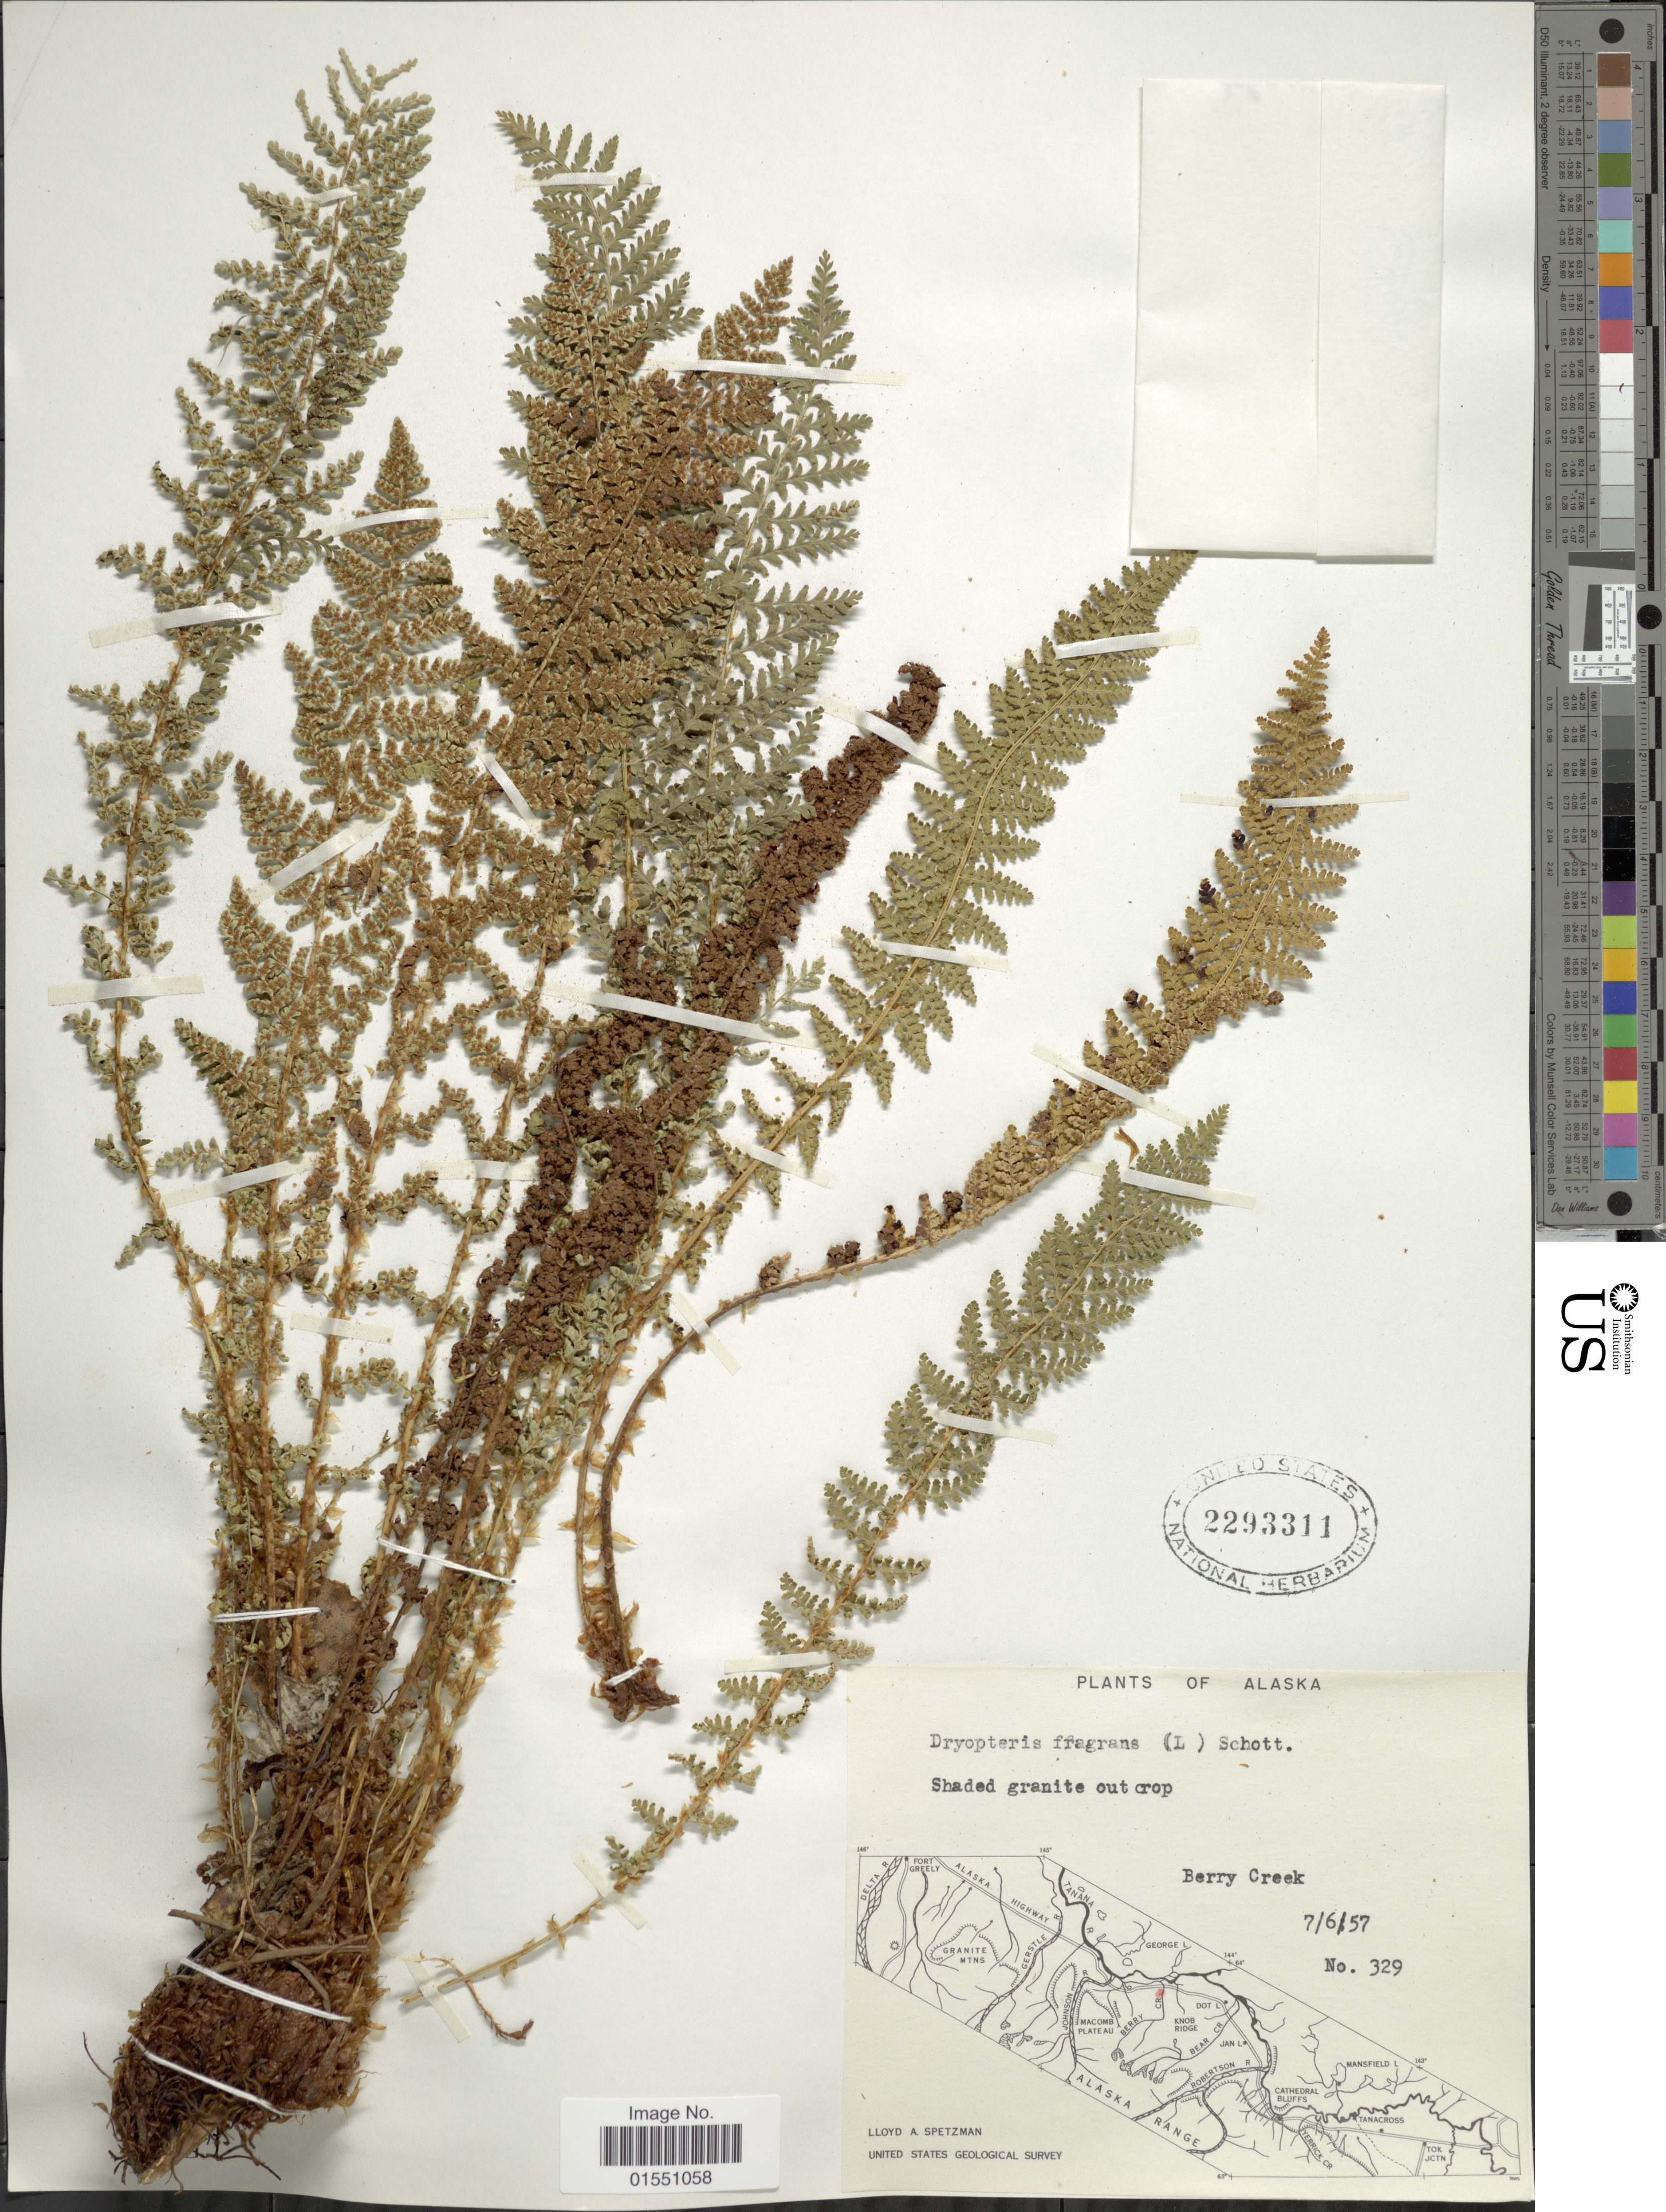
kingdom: Plantae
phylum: Tracheophyta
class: Polypodiopsida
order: Polypodiales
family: Dryopteridaceae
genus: Dryopteris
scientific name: Dryopteris fragrans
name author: (L.) Schott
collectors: L. Spetzman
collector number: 329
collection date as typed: Transcribed d/m/y: 6/7/57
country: United States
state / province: Alaska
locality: Berry Creek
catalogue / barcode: US 2293311